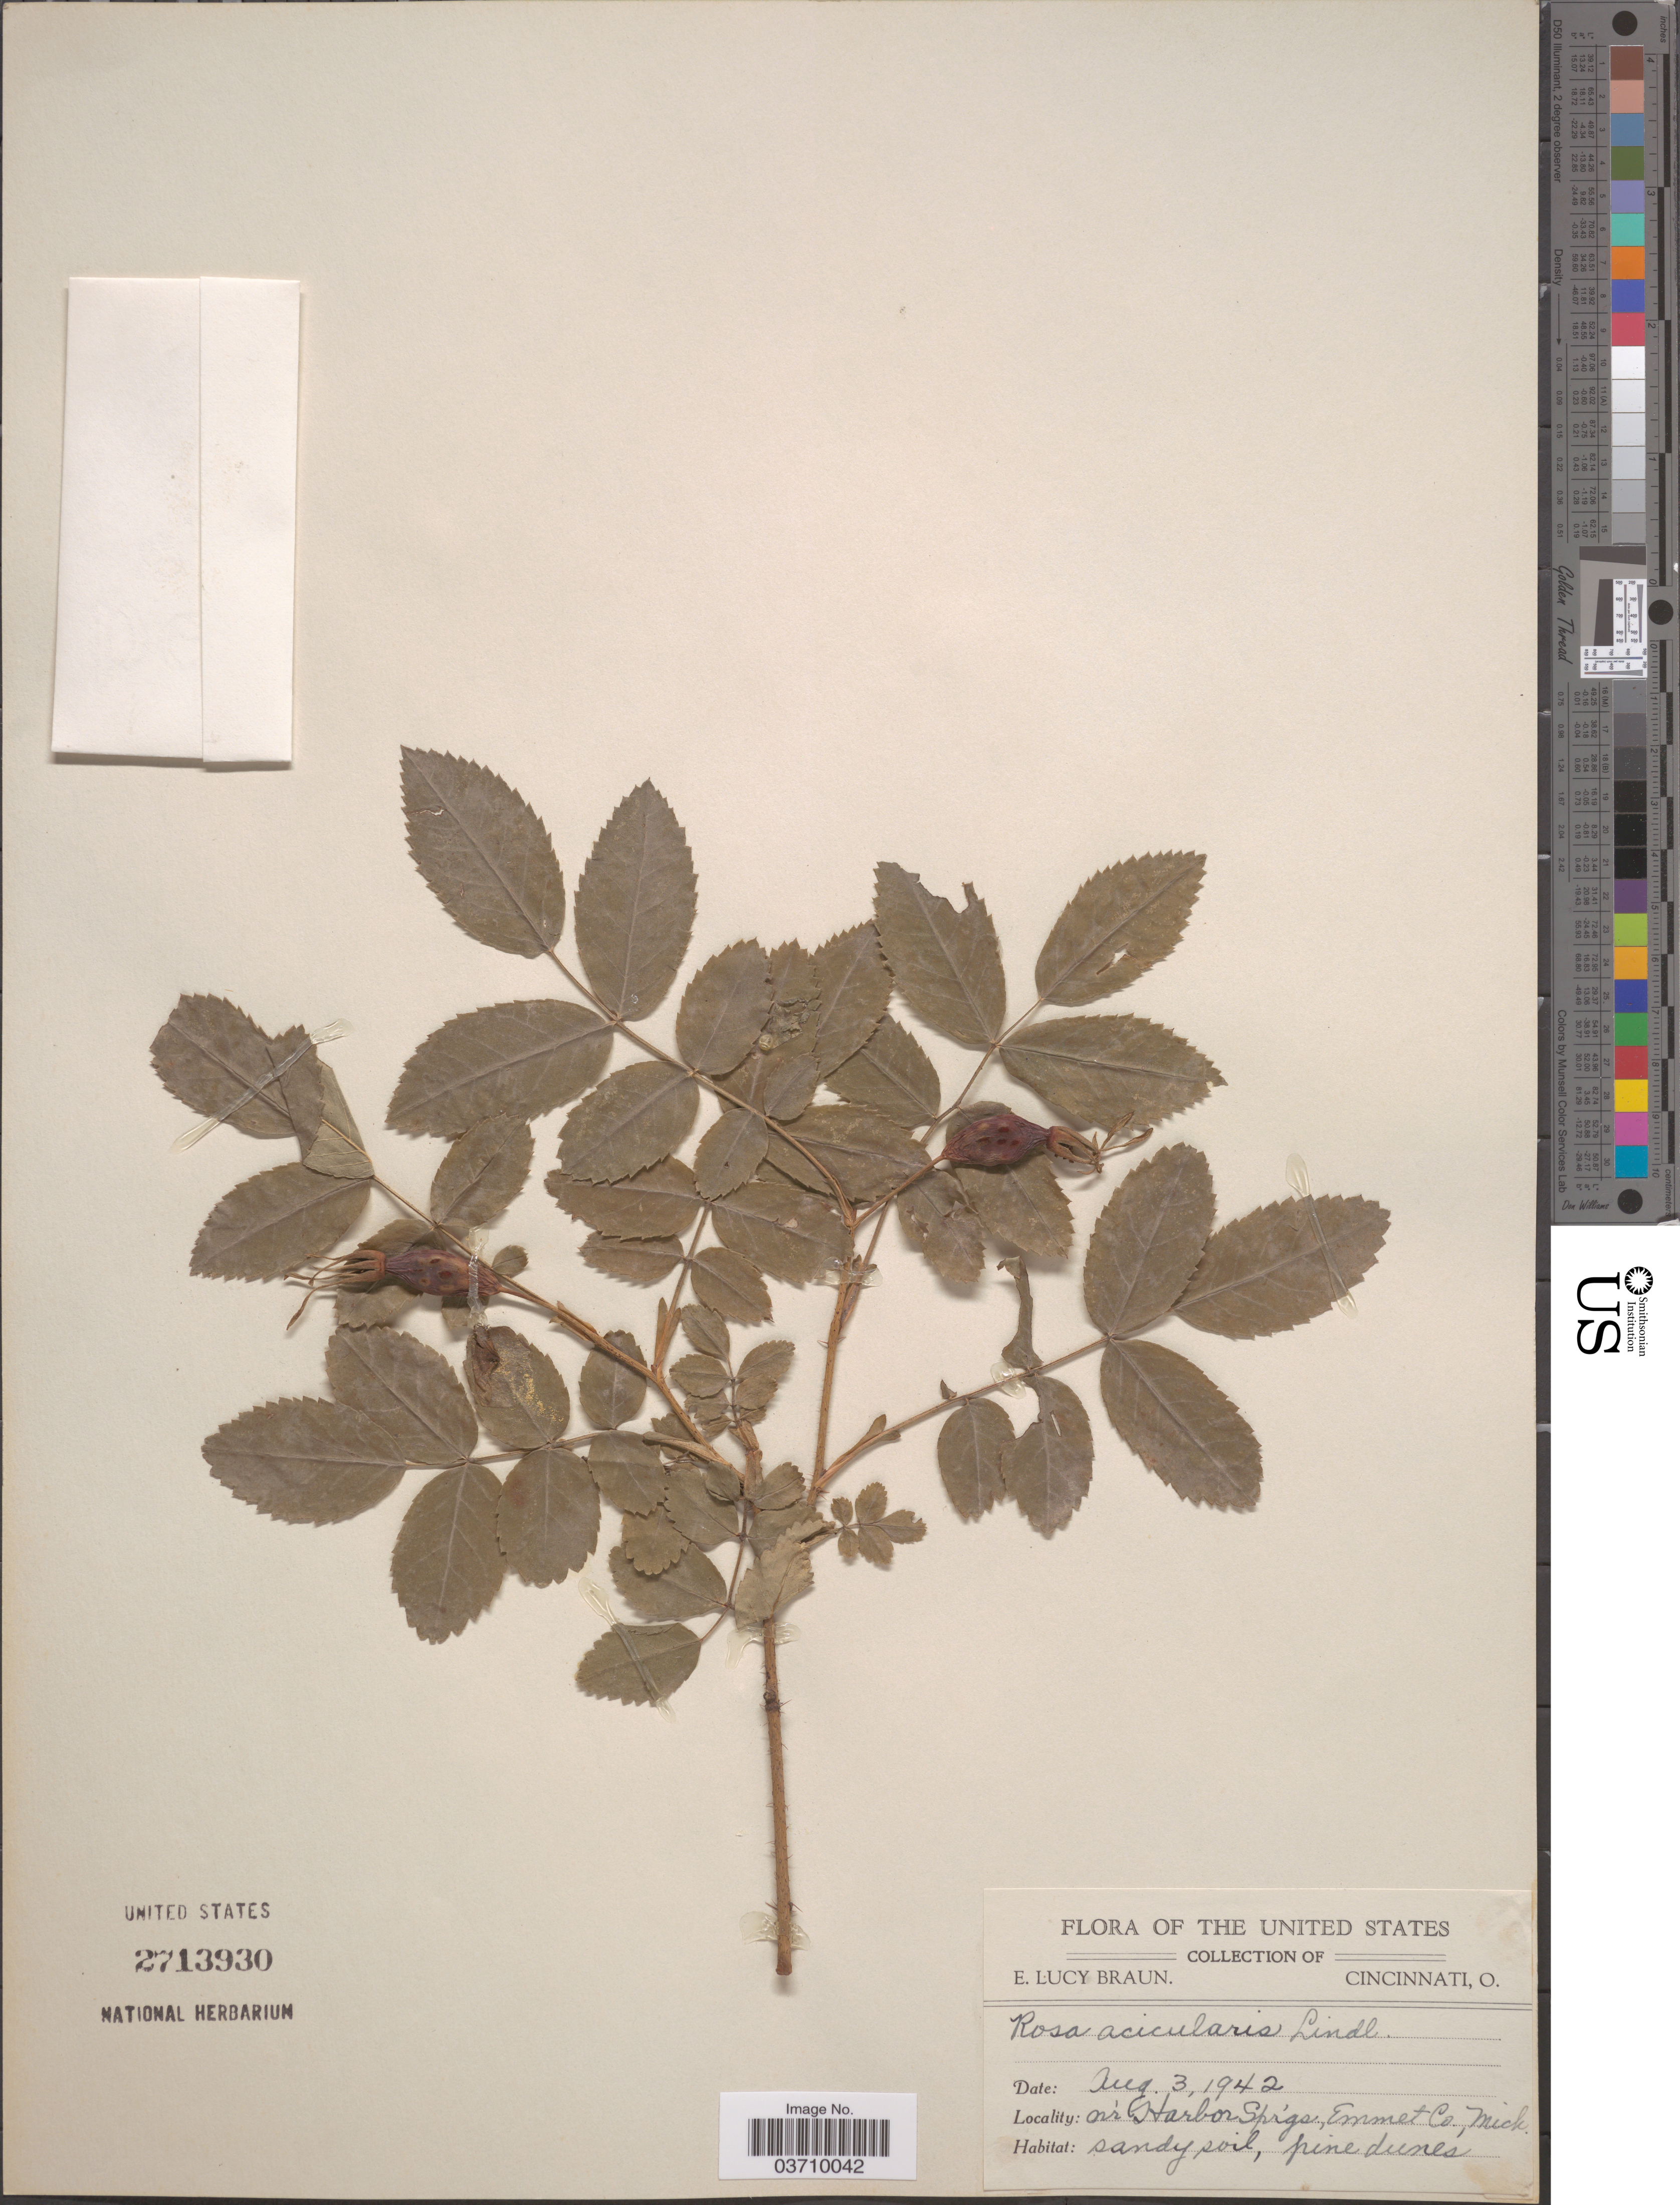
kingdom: Plantae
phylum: Tracheophyta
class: Magnoliopsida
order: Rosales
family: Rosaceae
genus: Rosa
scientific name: Rosa acicularis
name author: Lindl.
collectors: E. L. Braun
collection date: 1942-08-03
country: United States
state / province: Michigan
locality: N'r Harbor Spr'gs, Emmet Co.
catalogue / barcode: US 2713930